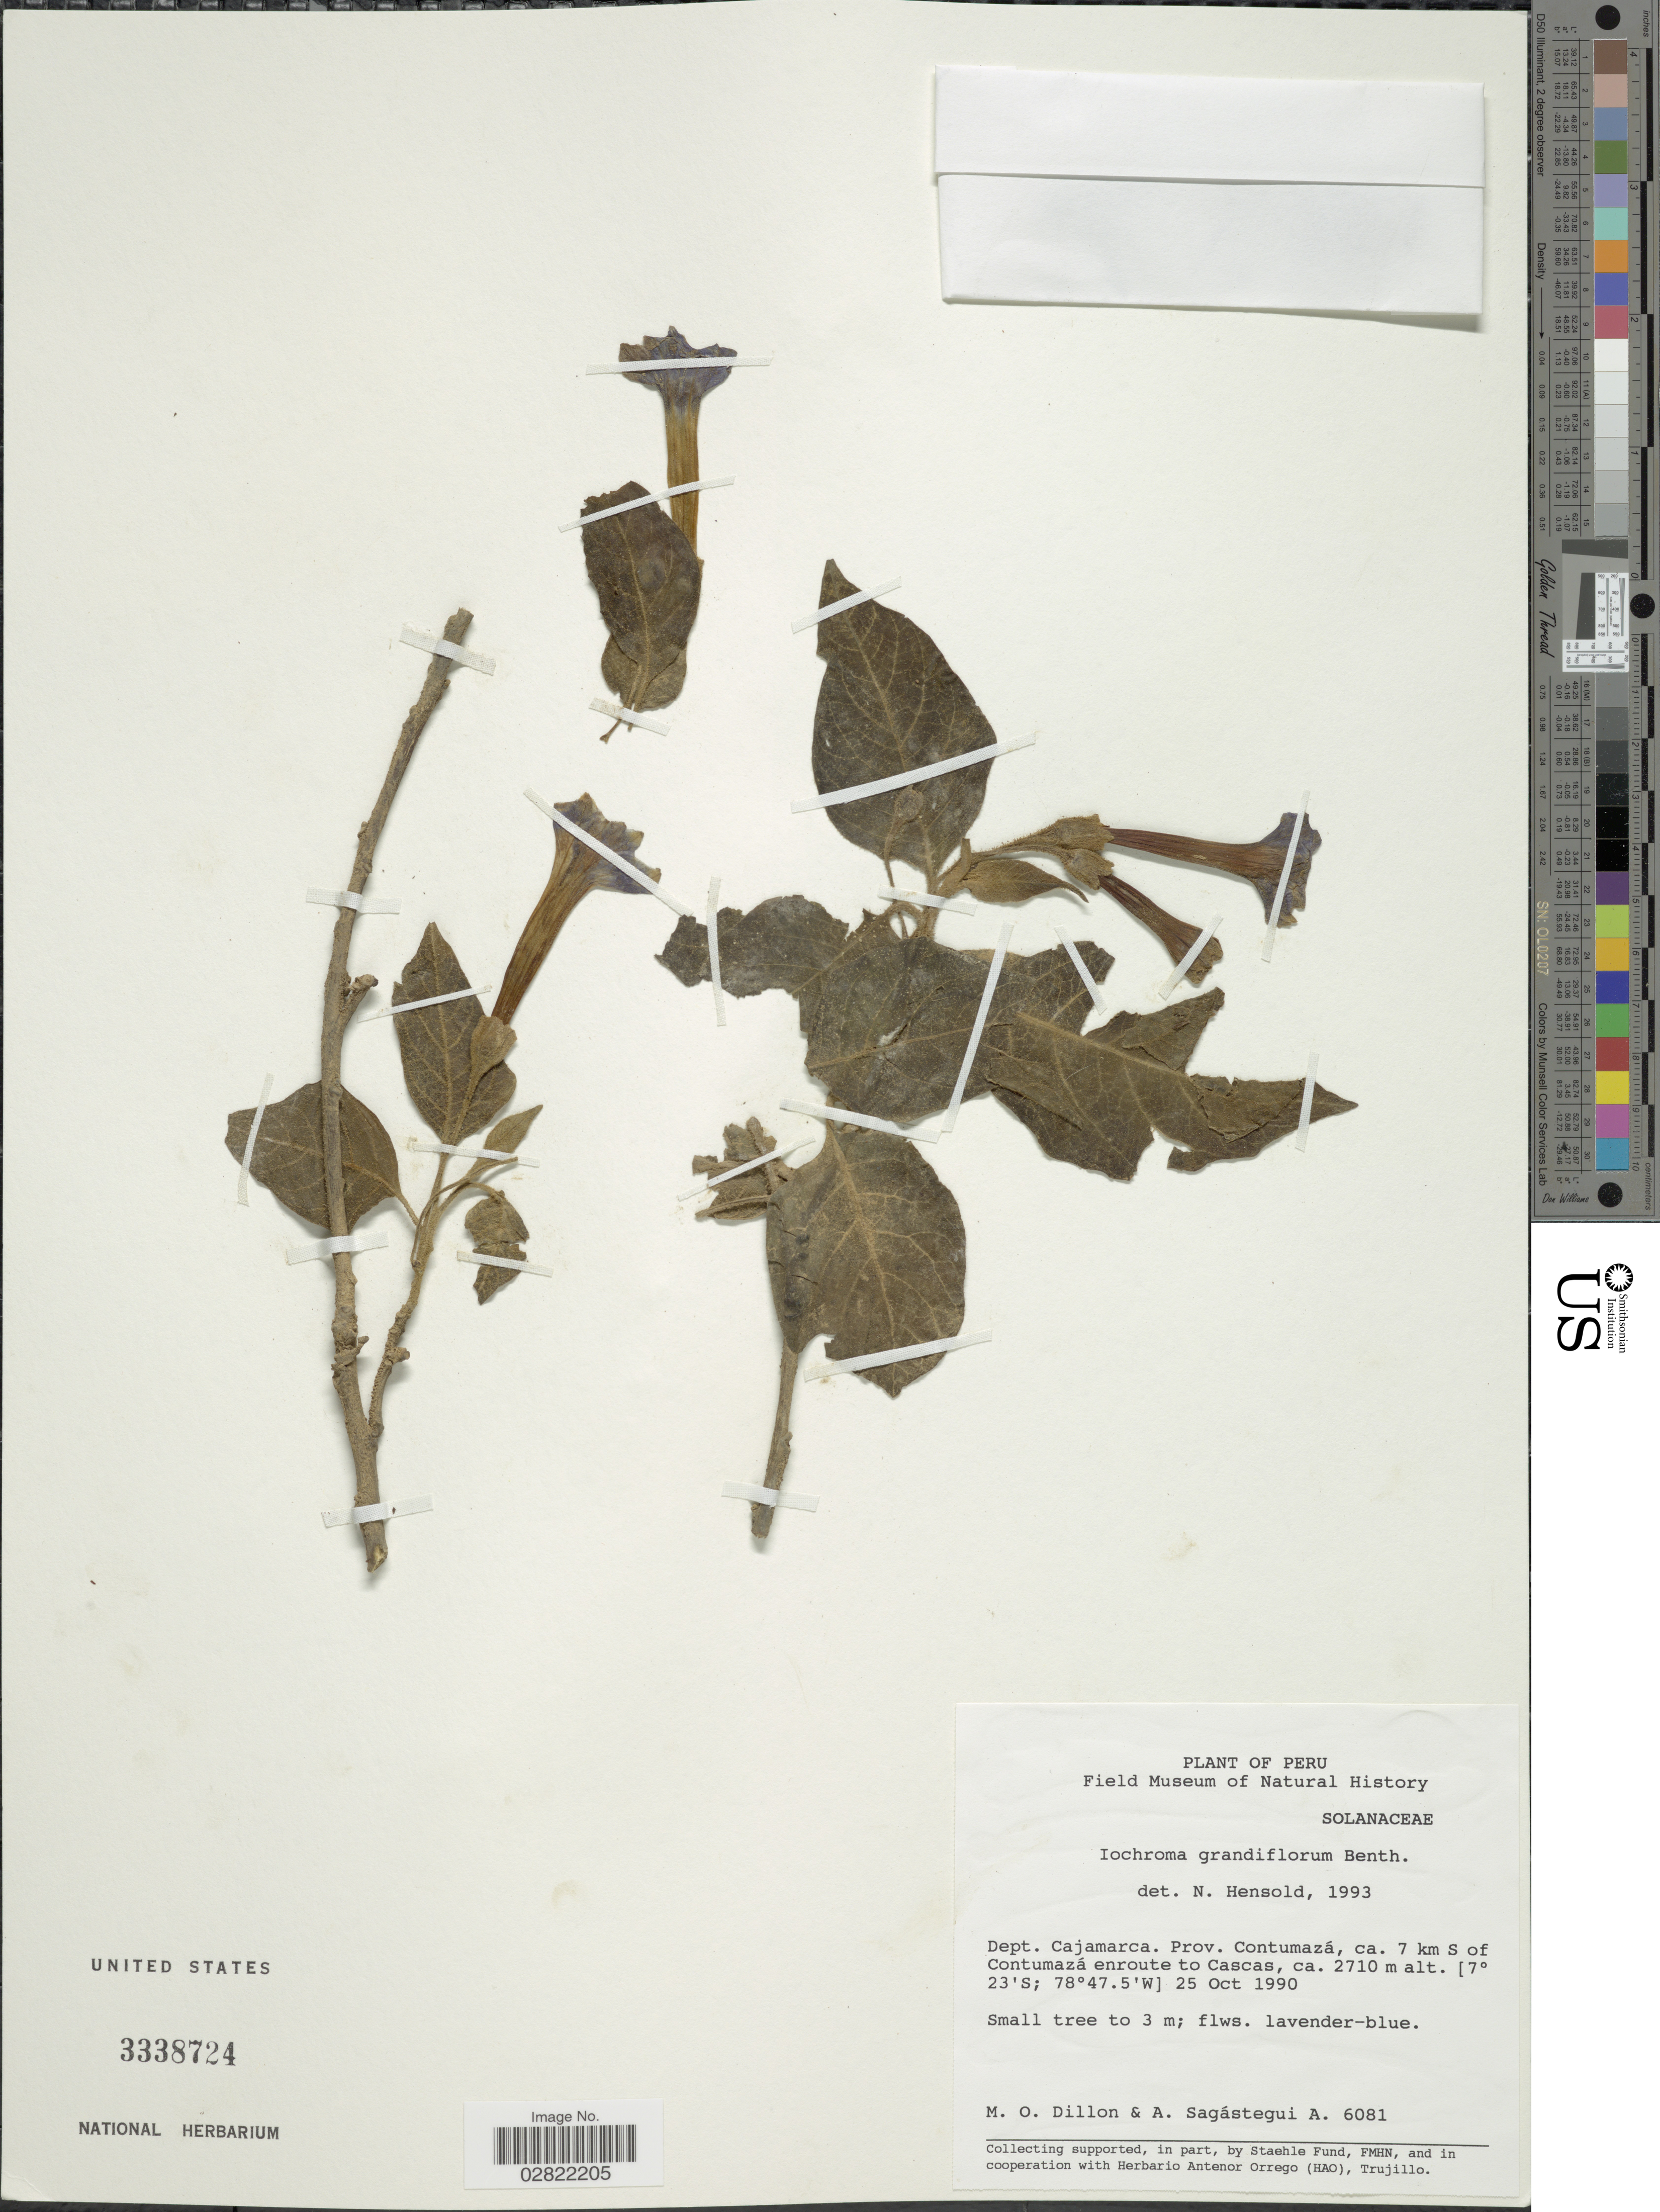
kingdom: Plantae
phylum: Tracheophyta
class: Magnoliopsida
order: Solanales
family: Solanaceae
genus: Iochroma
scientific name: Iochroma grandiflorum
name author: Benth.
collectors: M. O. Dillon & A. Sagástegui A.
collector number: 6081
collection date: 1990-10-25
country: Peru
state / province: Cajamarca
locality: Dept. Cajamarca, Prov. Contumazá, ca. 7 km S of Contumazá enroute to Cascas.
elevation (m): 2710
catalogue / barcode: US 3338724